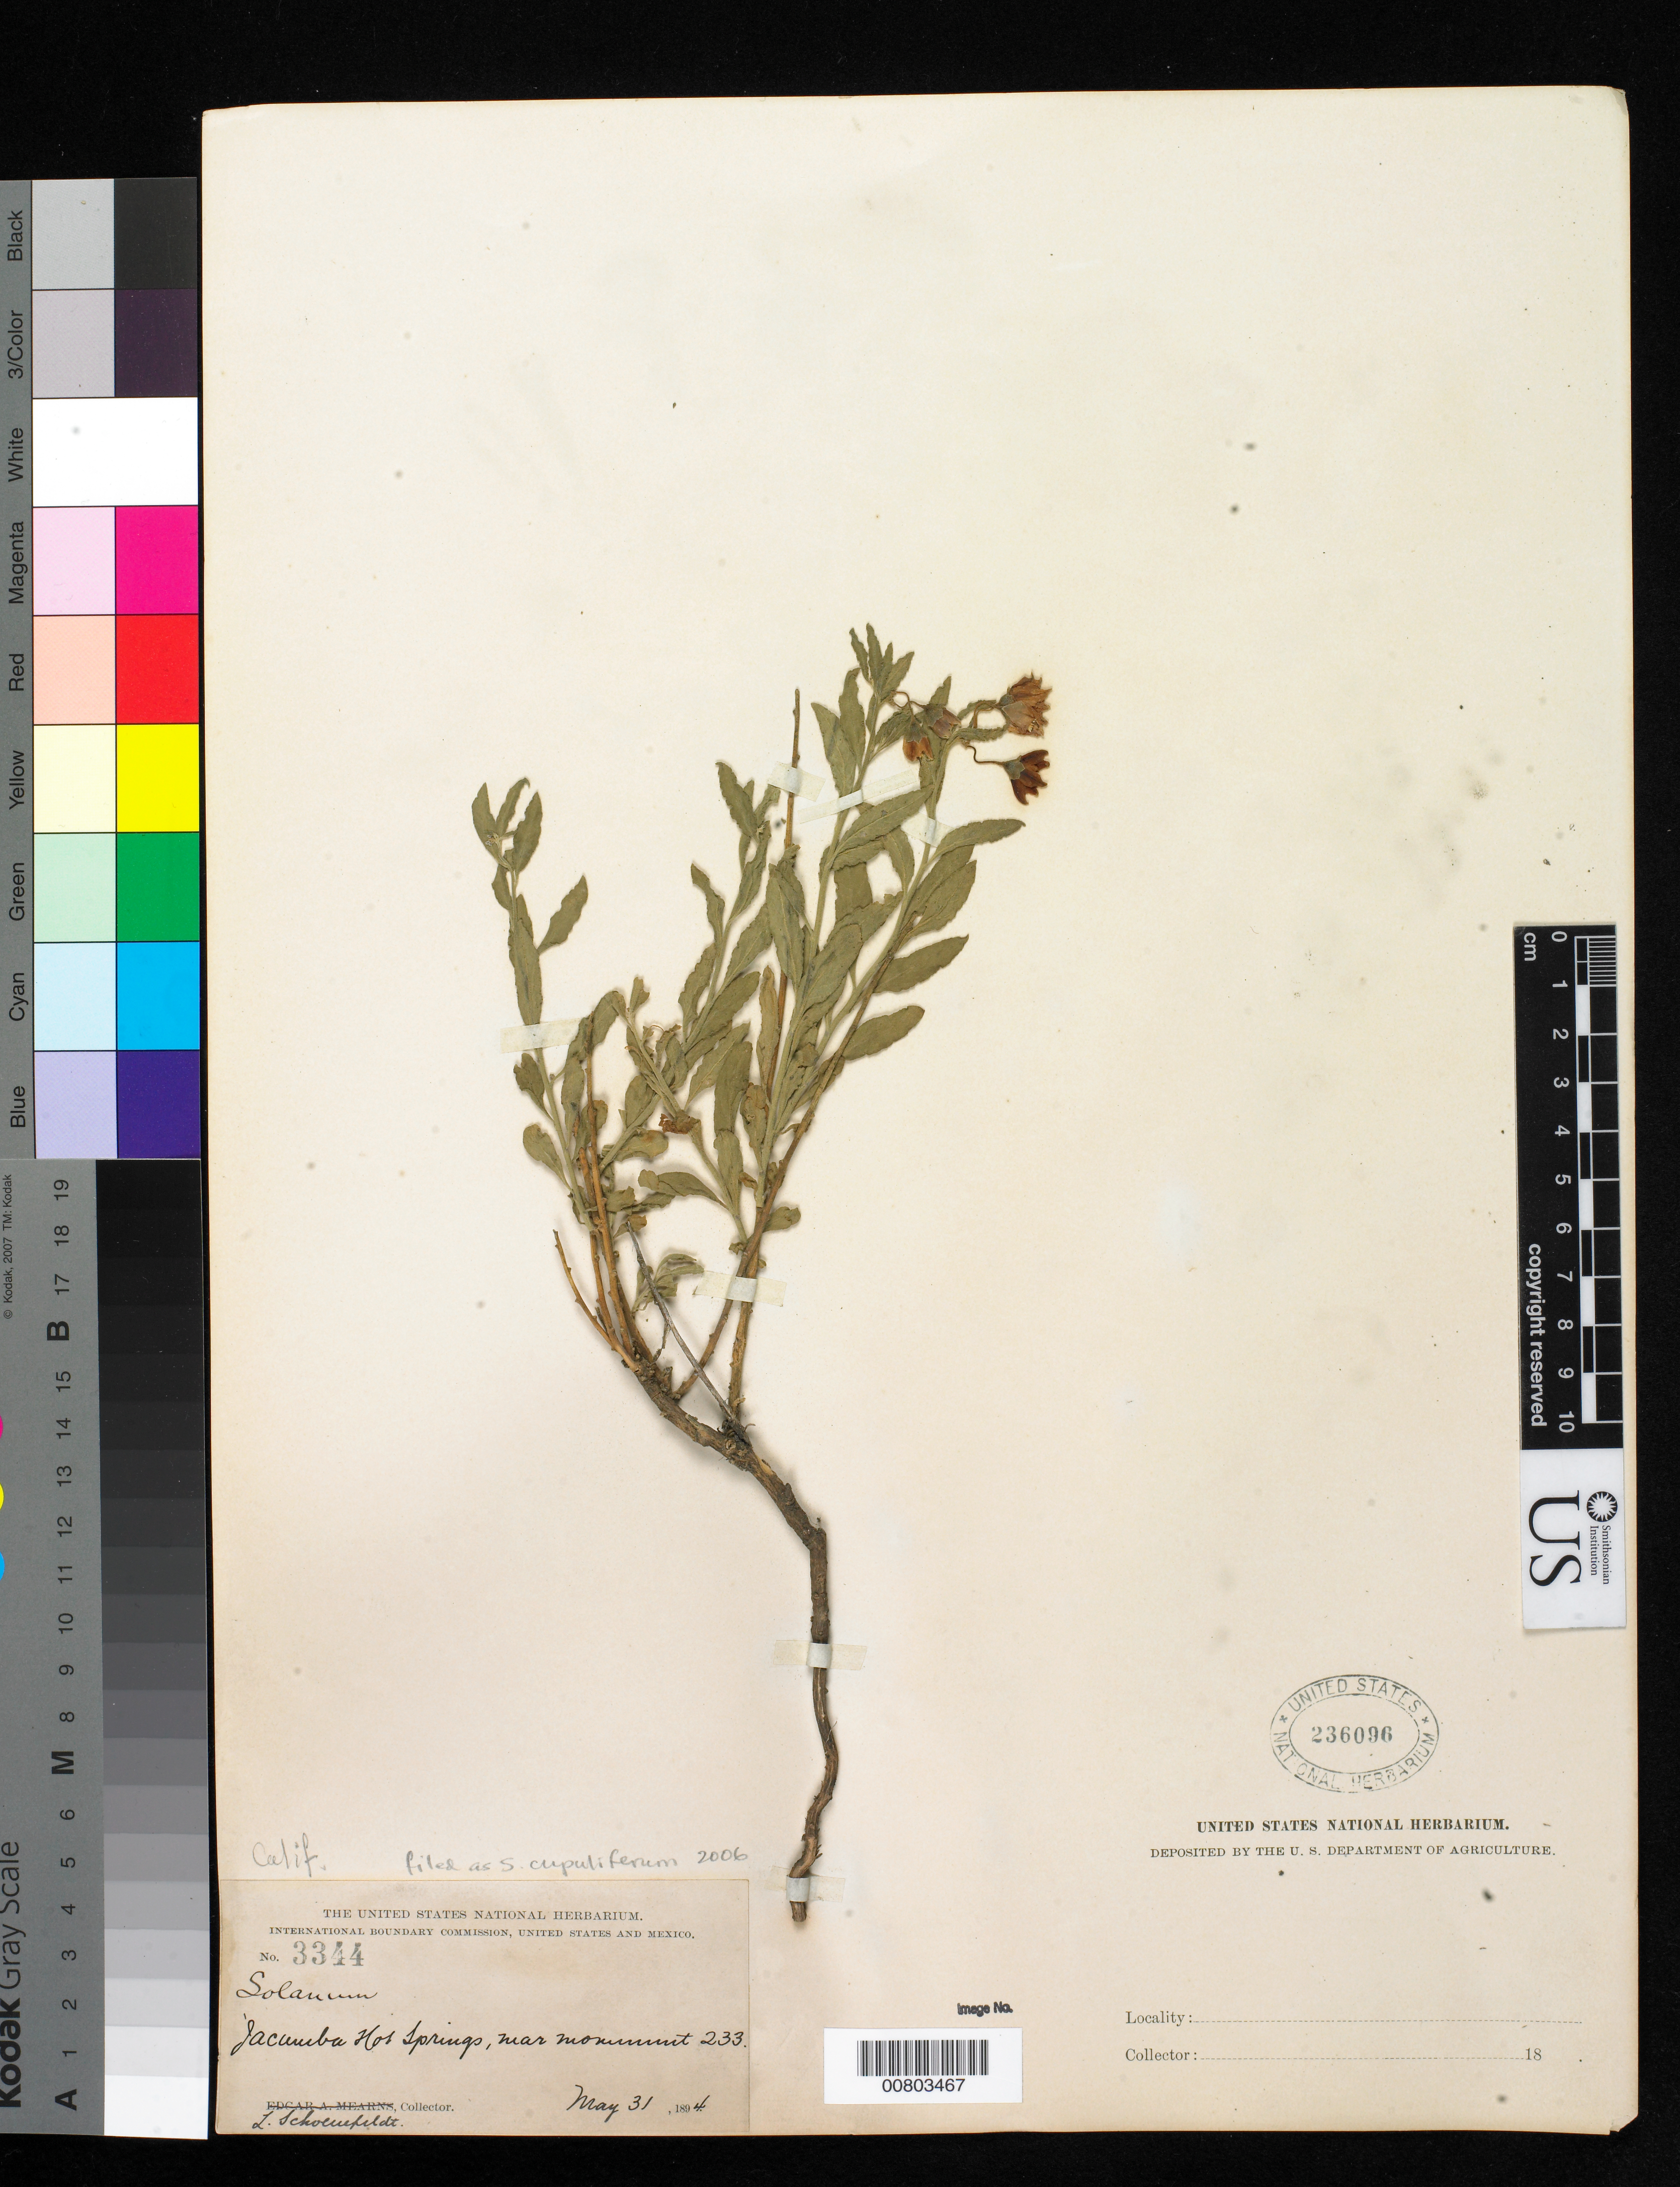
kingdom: Plantae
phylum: Tracheophyta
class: Magnoliopsida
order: Solanales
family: Solanaceae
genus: Solanum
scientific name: Solanum cupiliferum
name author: Greene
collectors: L. Schoenfeldt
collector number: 3344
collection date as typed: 31 May 1894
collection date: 1894-05-31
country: United States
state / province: California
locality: Jacumba Hot Springs, near monument 233.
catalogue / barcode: US 236096